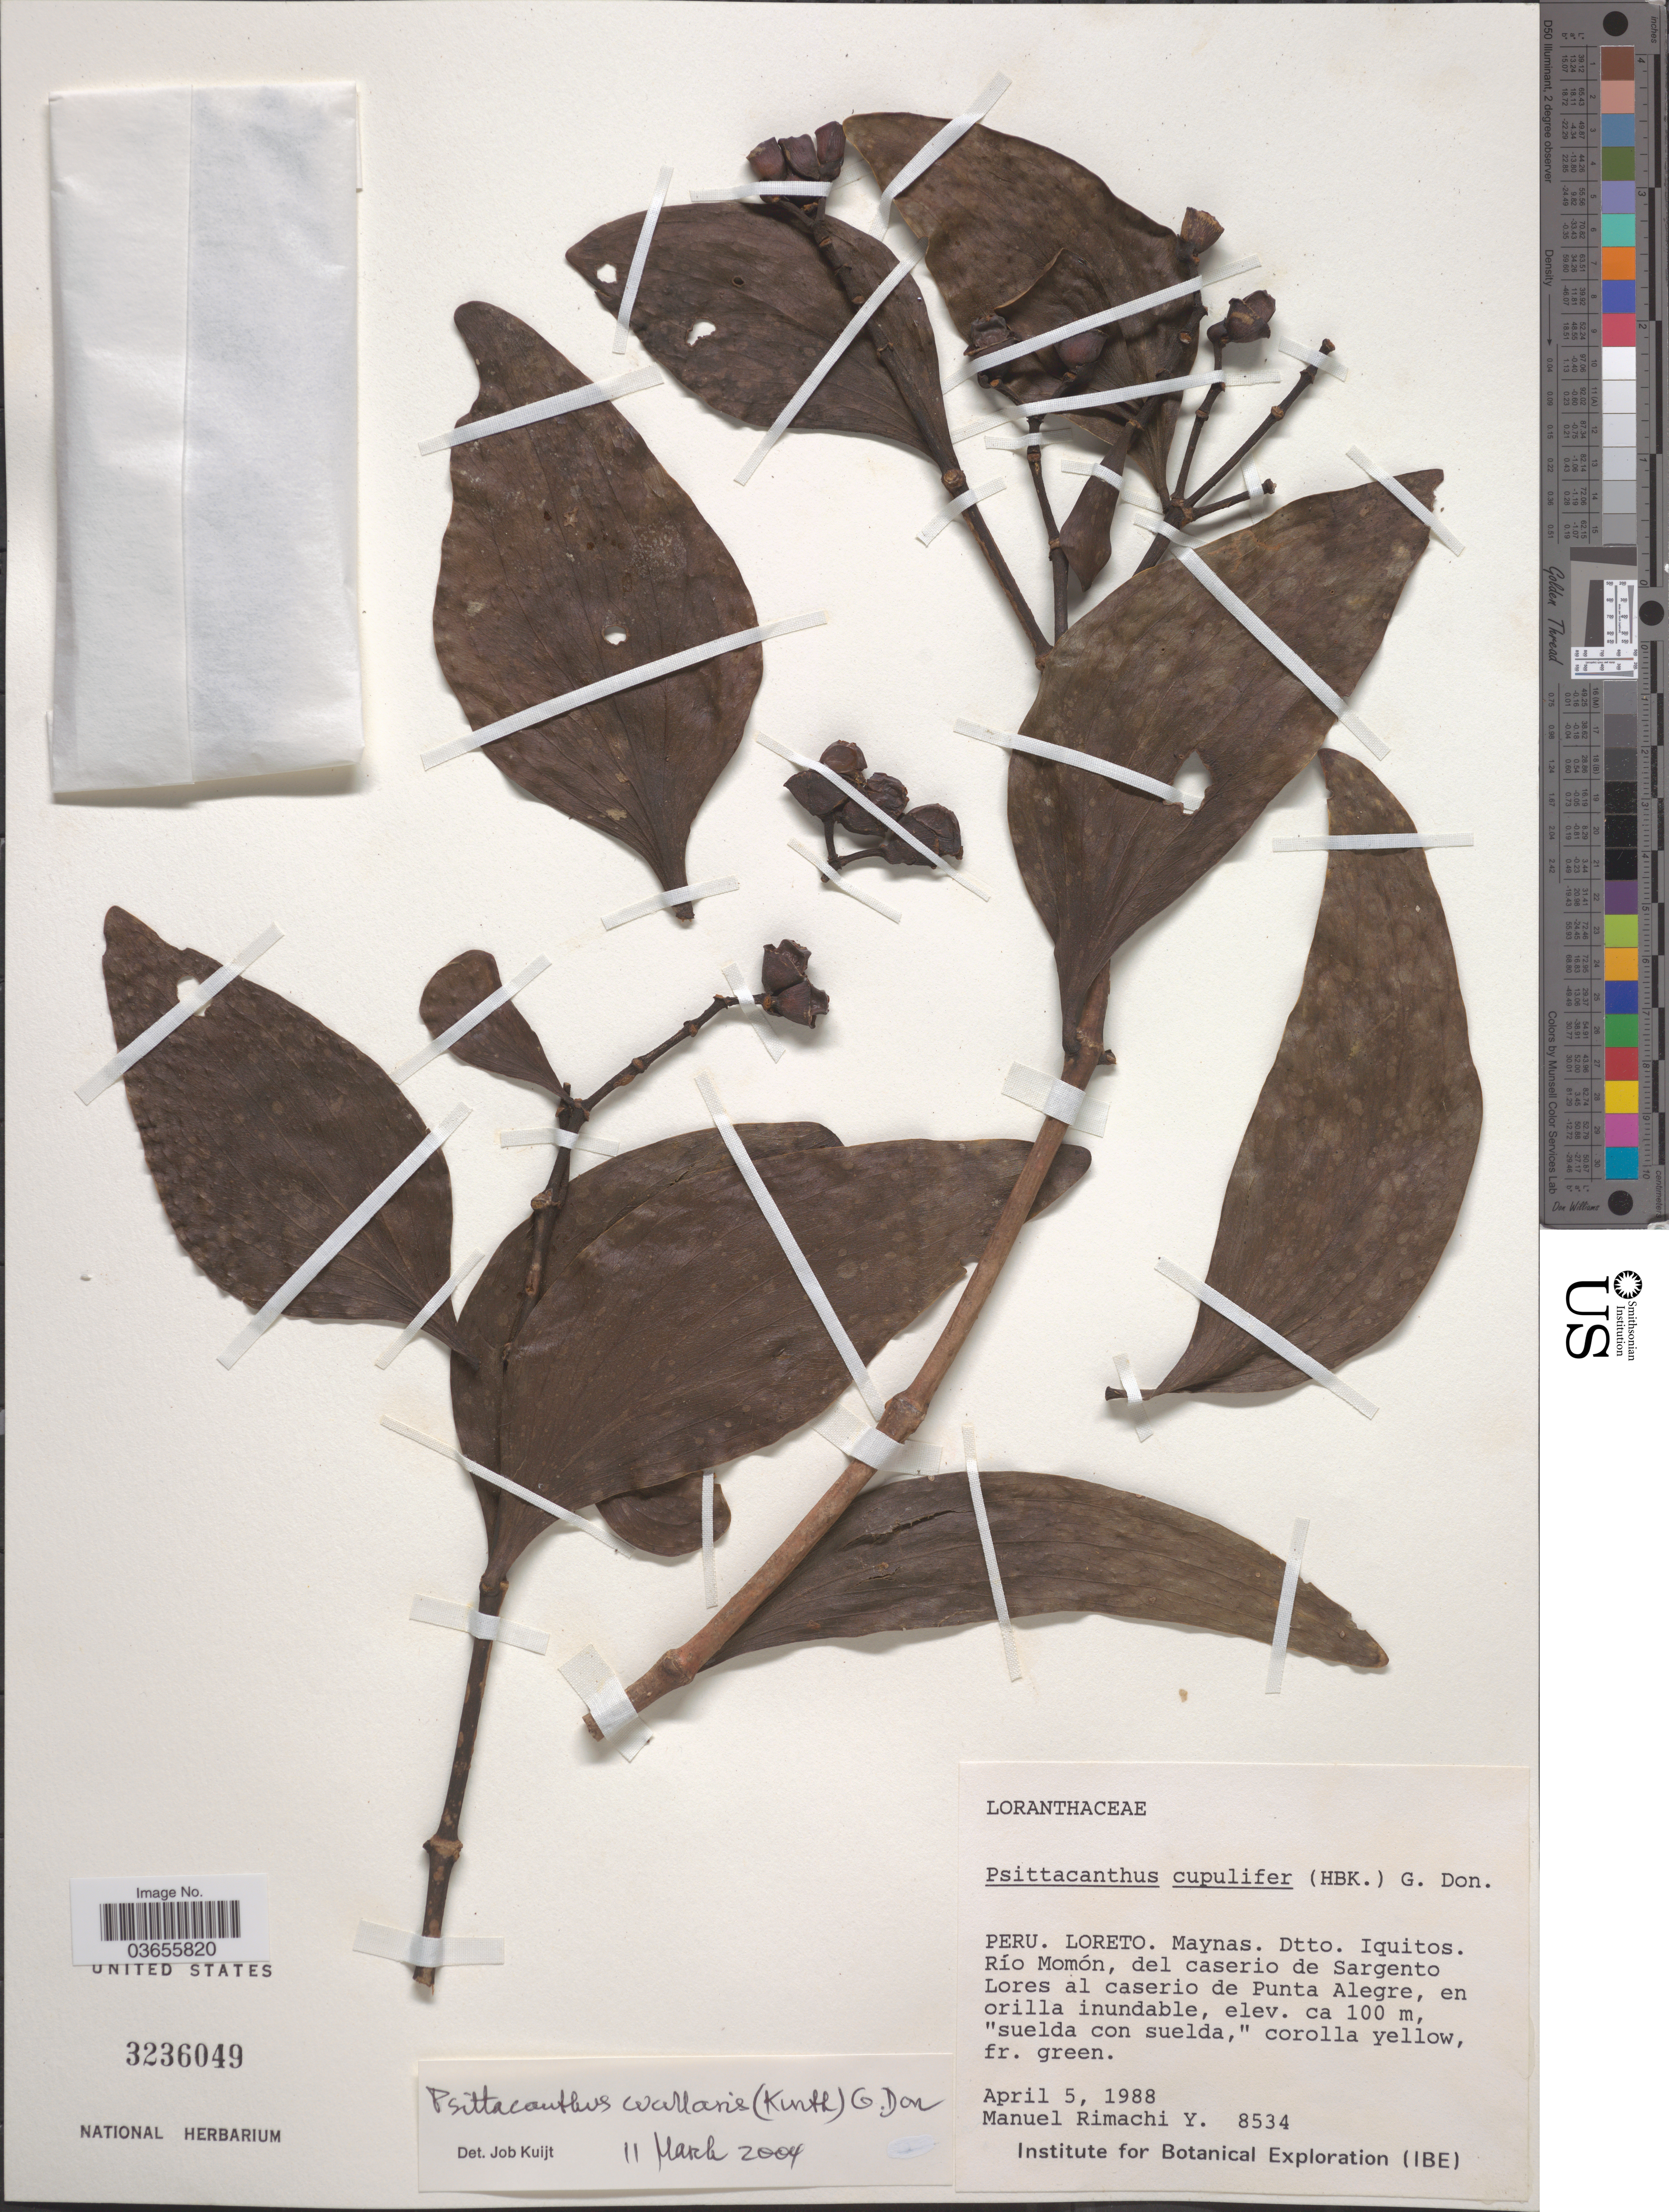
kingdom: Plantae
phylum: Tracheophyta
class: Magnoliopsida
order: Santalales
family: Loranthaceae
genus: Psittacanthus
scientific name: Psittacanthus cucullaris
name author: (Kunth) G. Don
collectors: M. Rimachi Y.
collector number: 8534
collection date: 1988-04-05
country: Peru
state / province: Loreto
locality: Maynas. Dtto. Iquitos. Río Momón, del caserio de Sargento Lores al caserio de Punta Alegre, en orilla inundable.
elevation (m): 100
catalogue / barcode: US 3236049